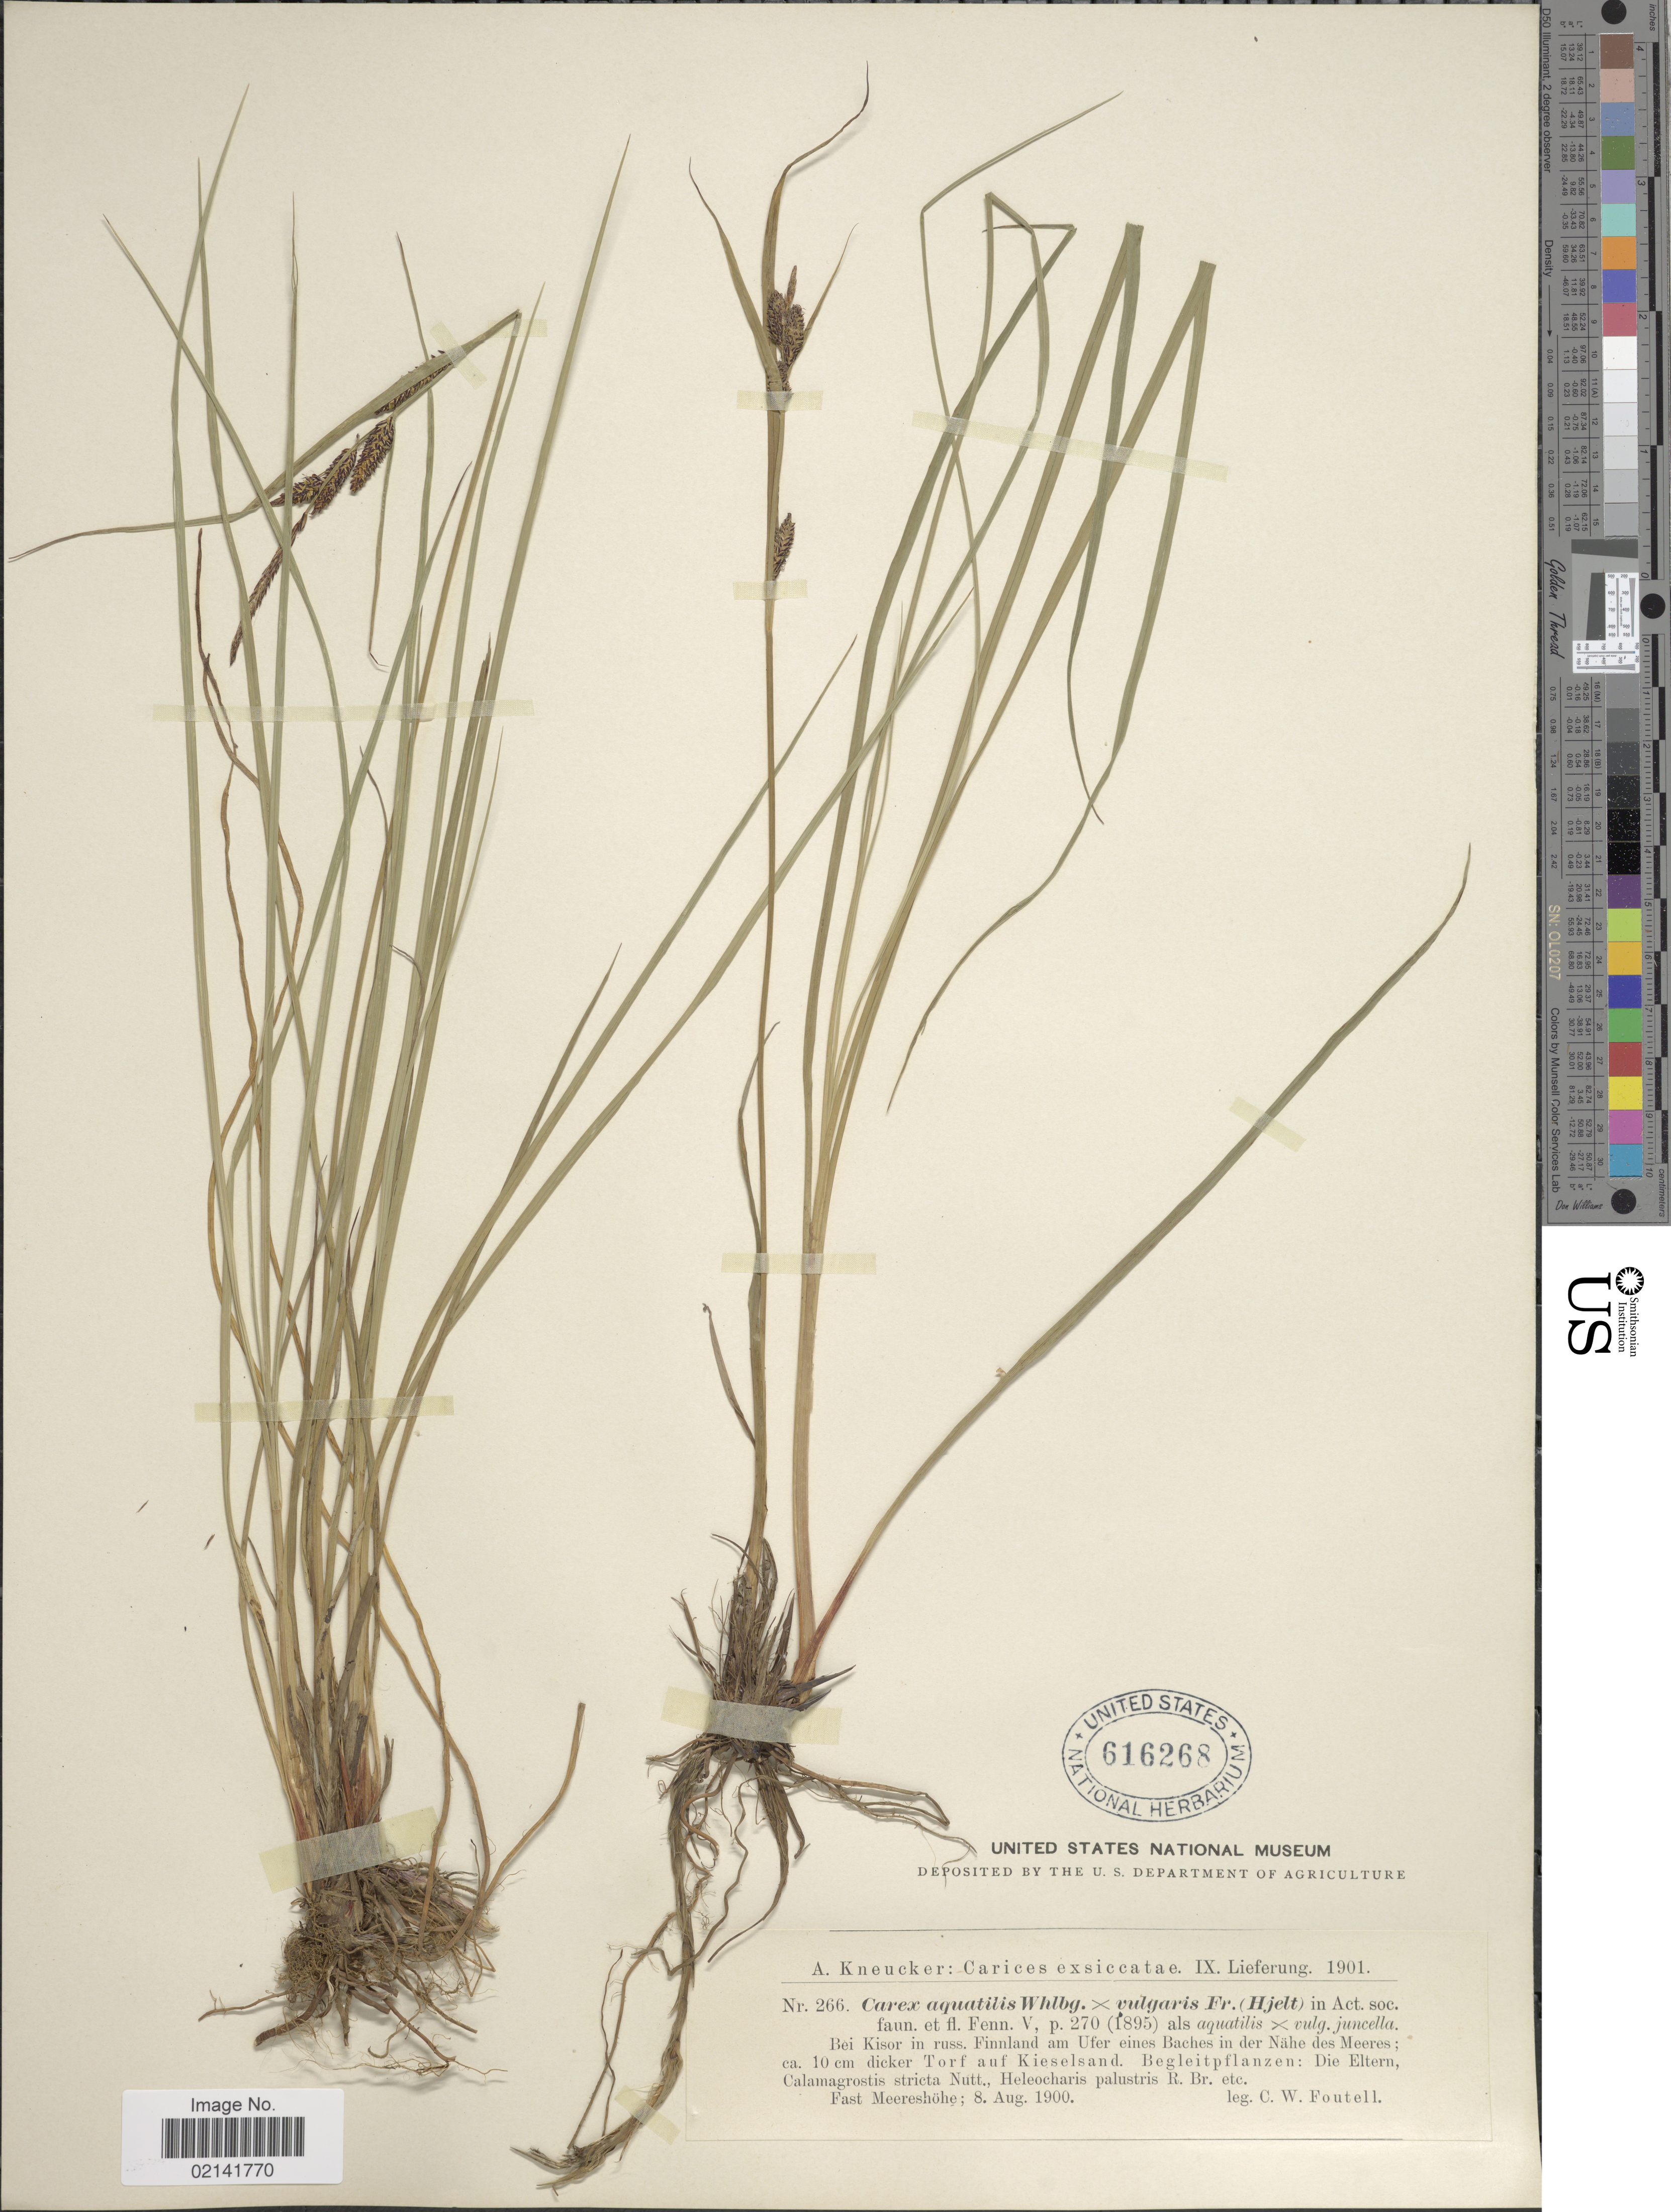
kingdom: Plantae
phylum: Tracheophyta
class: Liliopsida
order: Poales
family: Cyperaceae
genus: Carex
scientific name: Carex aquatilis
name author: Wahlenb.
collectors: C. Foutell & A. Kneucker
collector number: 266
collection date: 1900-08-08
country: Finland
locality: Carices, Bei Kisor in russ. Finnland am Ufer eines Baches in der Nahe des Meeres; ca. 10 cm dicker Torf auf Kieselsand, Fast Meereshohe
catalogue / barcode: US 616268